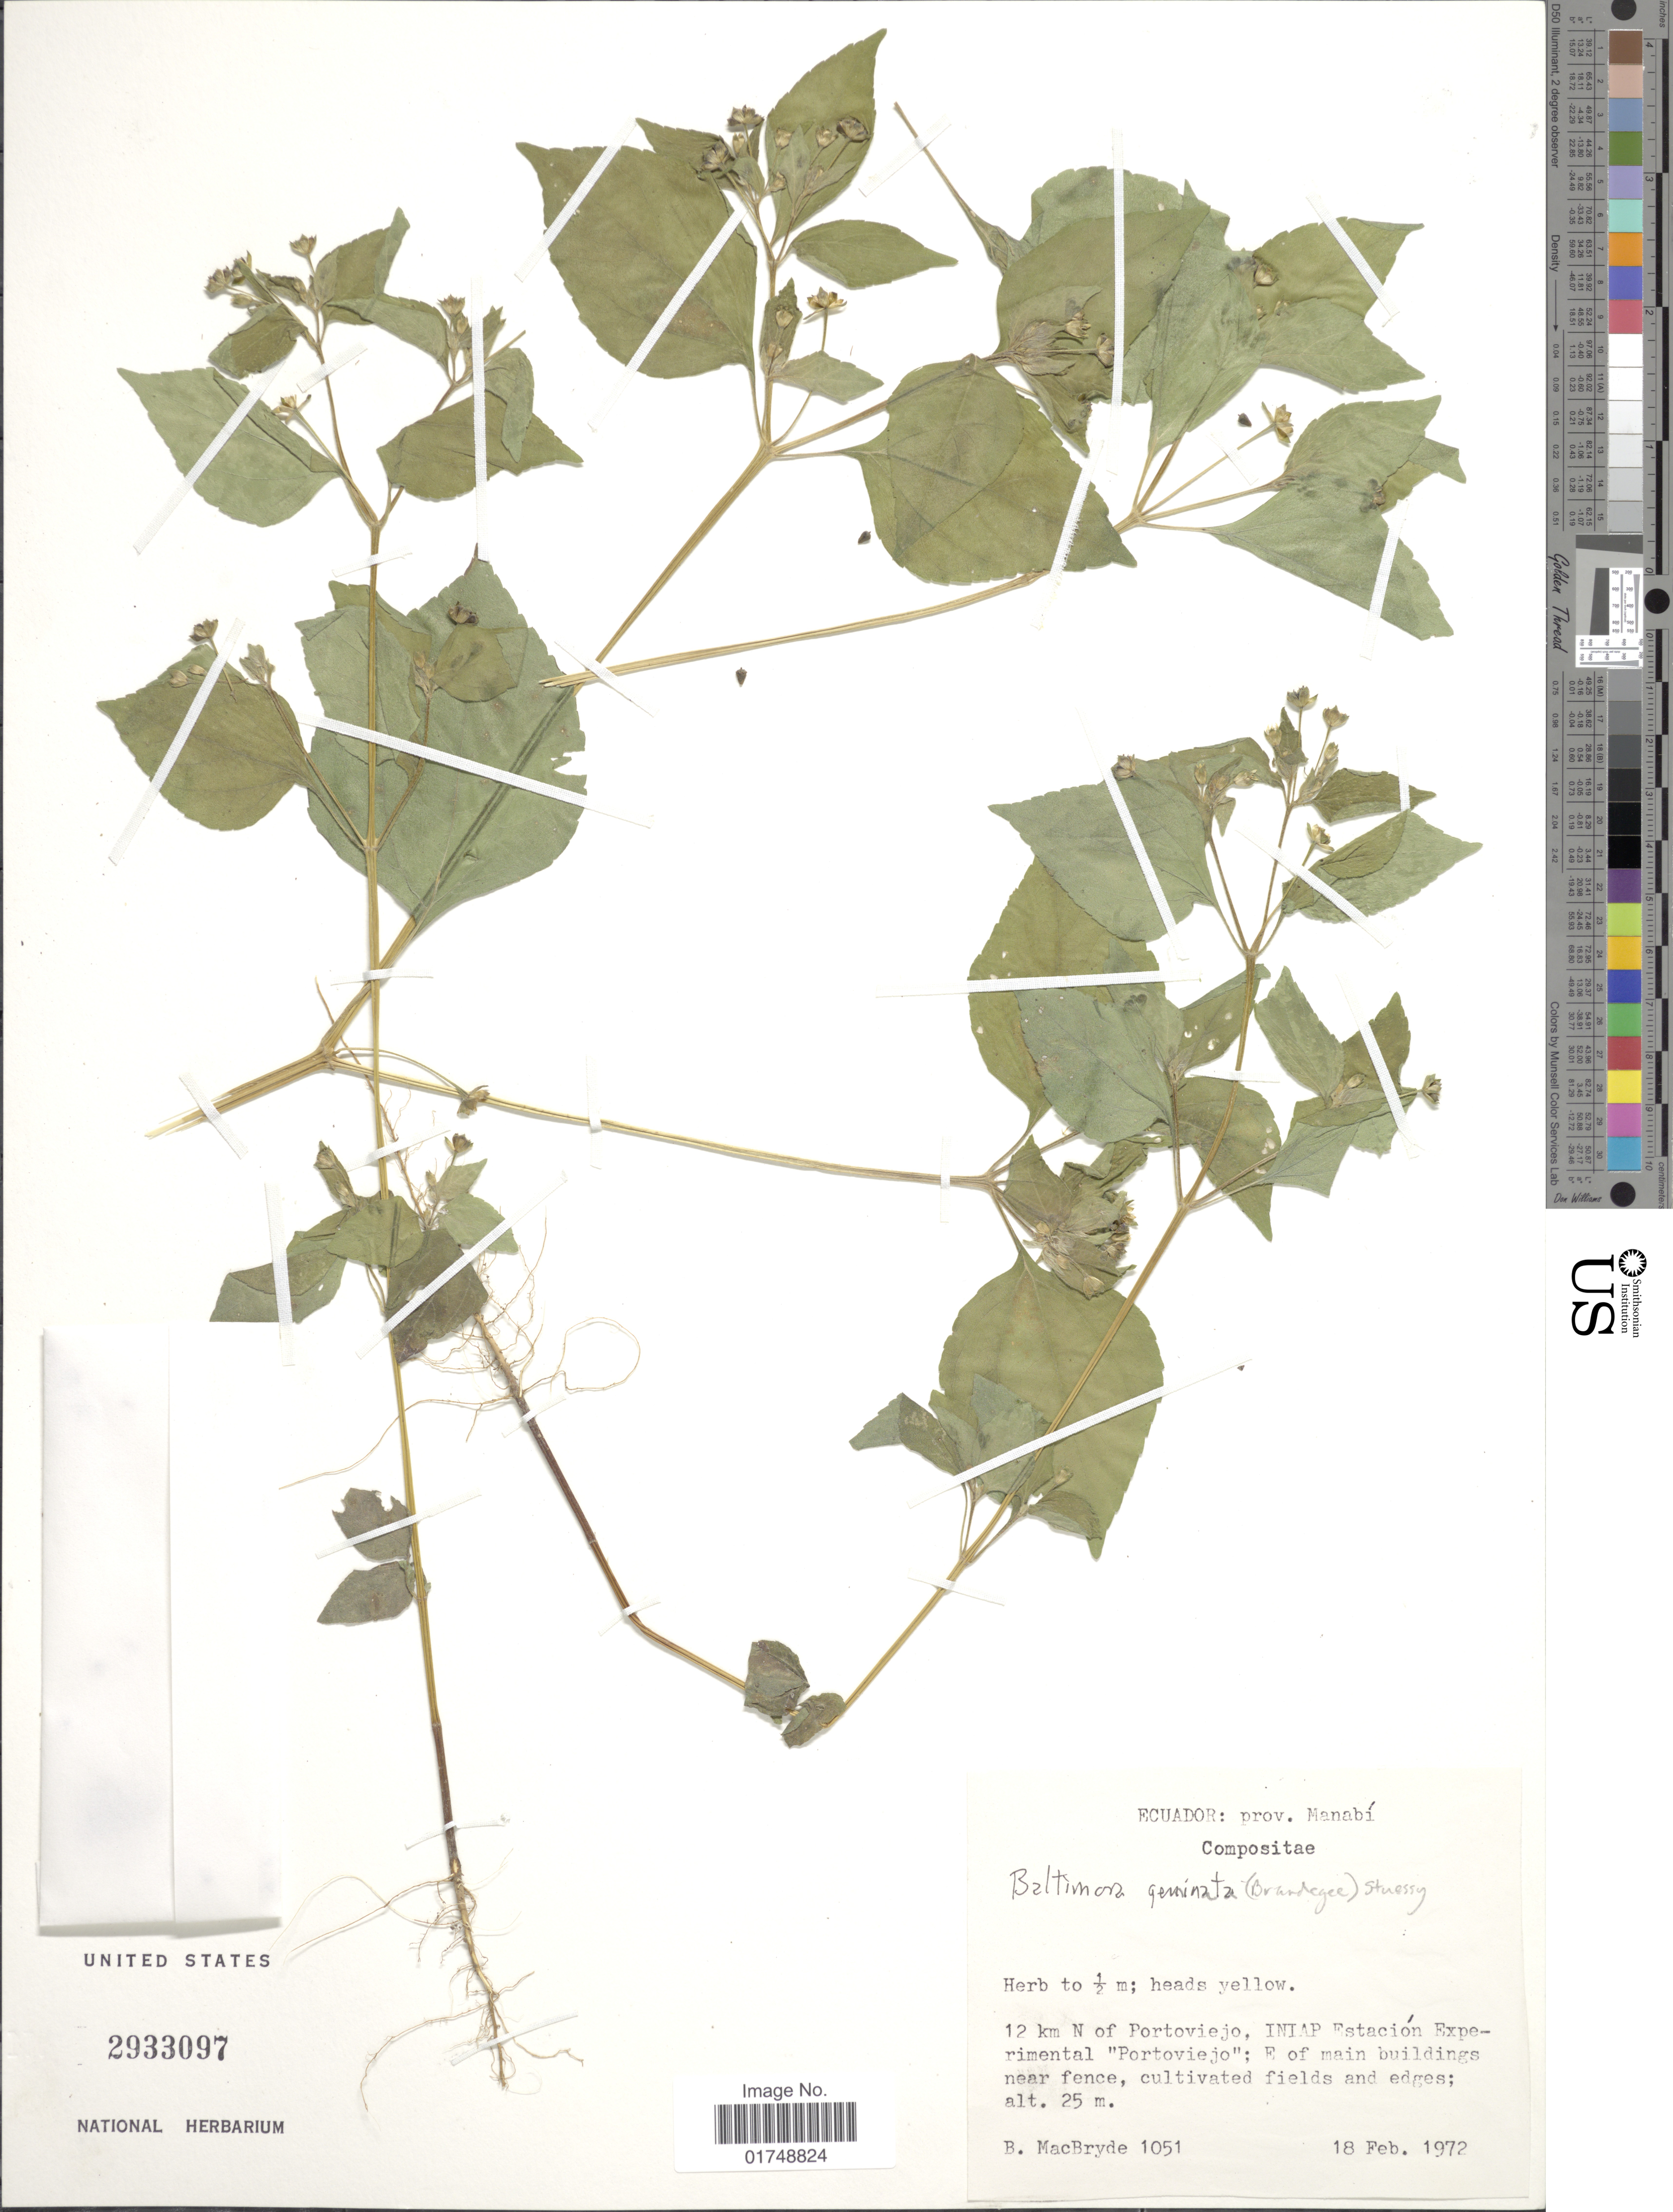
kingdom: Plantae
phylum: Tracheophyta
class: Magnoliopsida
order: Asterales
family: Asteraceae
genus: Baltimora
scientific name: Baltimora geminata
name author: (Brandegee) Stuessy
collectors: B. MacBryde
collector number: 1051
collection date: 1972-02-18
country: Ecuador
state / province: Manabí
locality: Prov. Manabi. 12 km N of Portoviejo, INIAP Estacion Experimental "Portoviejo"; E of main buildings near fence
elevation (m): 25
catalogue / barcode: US 2933097